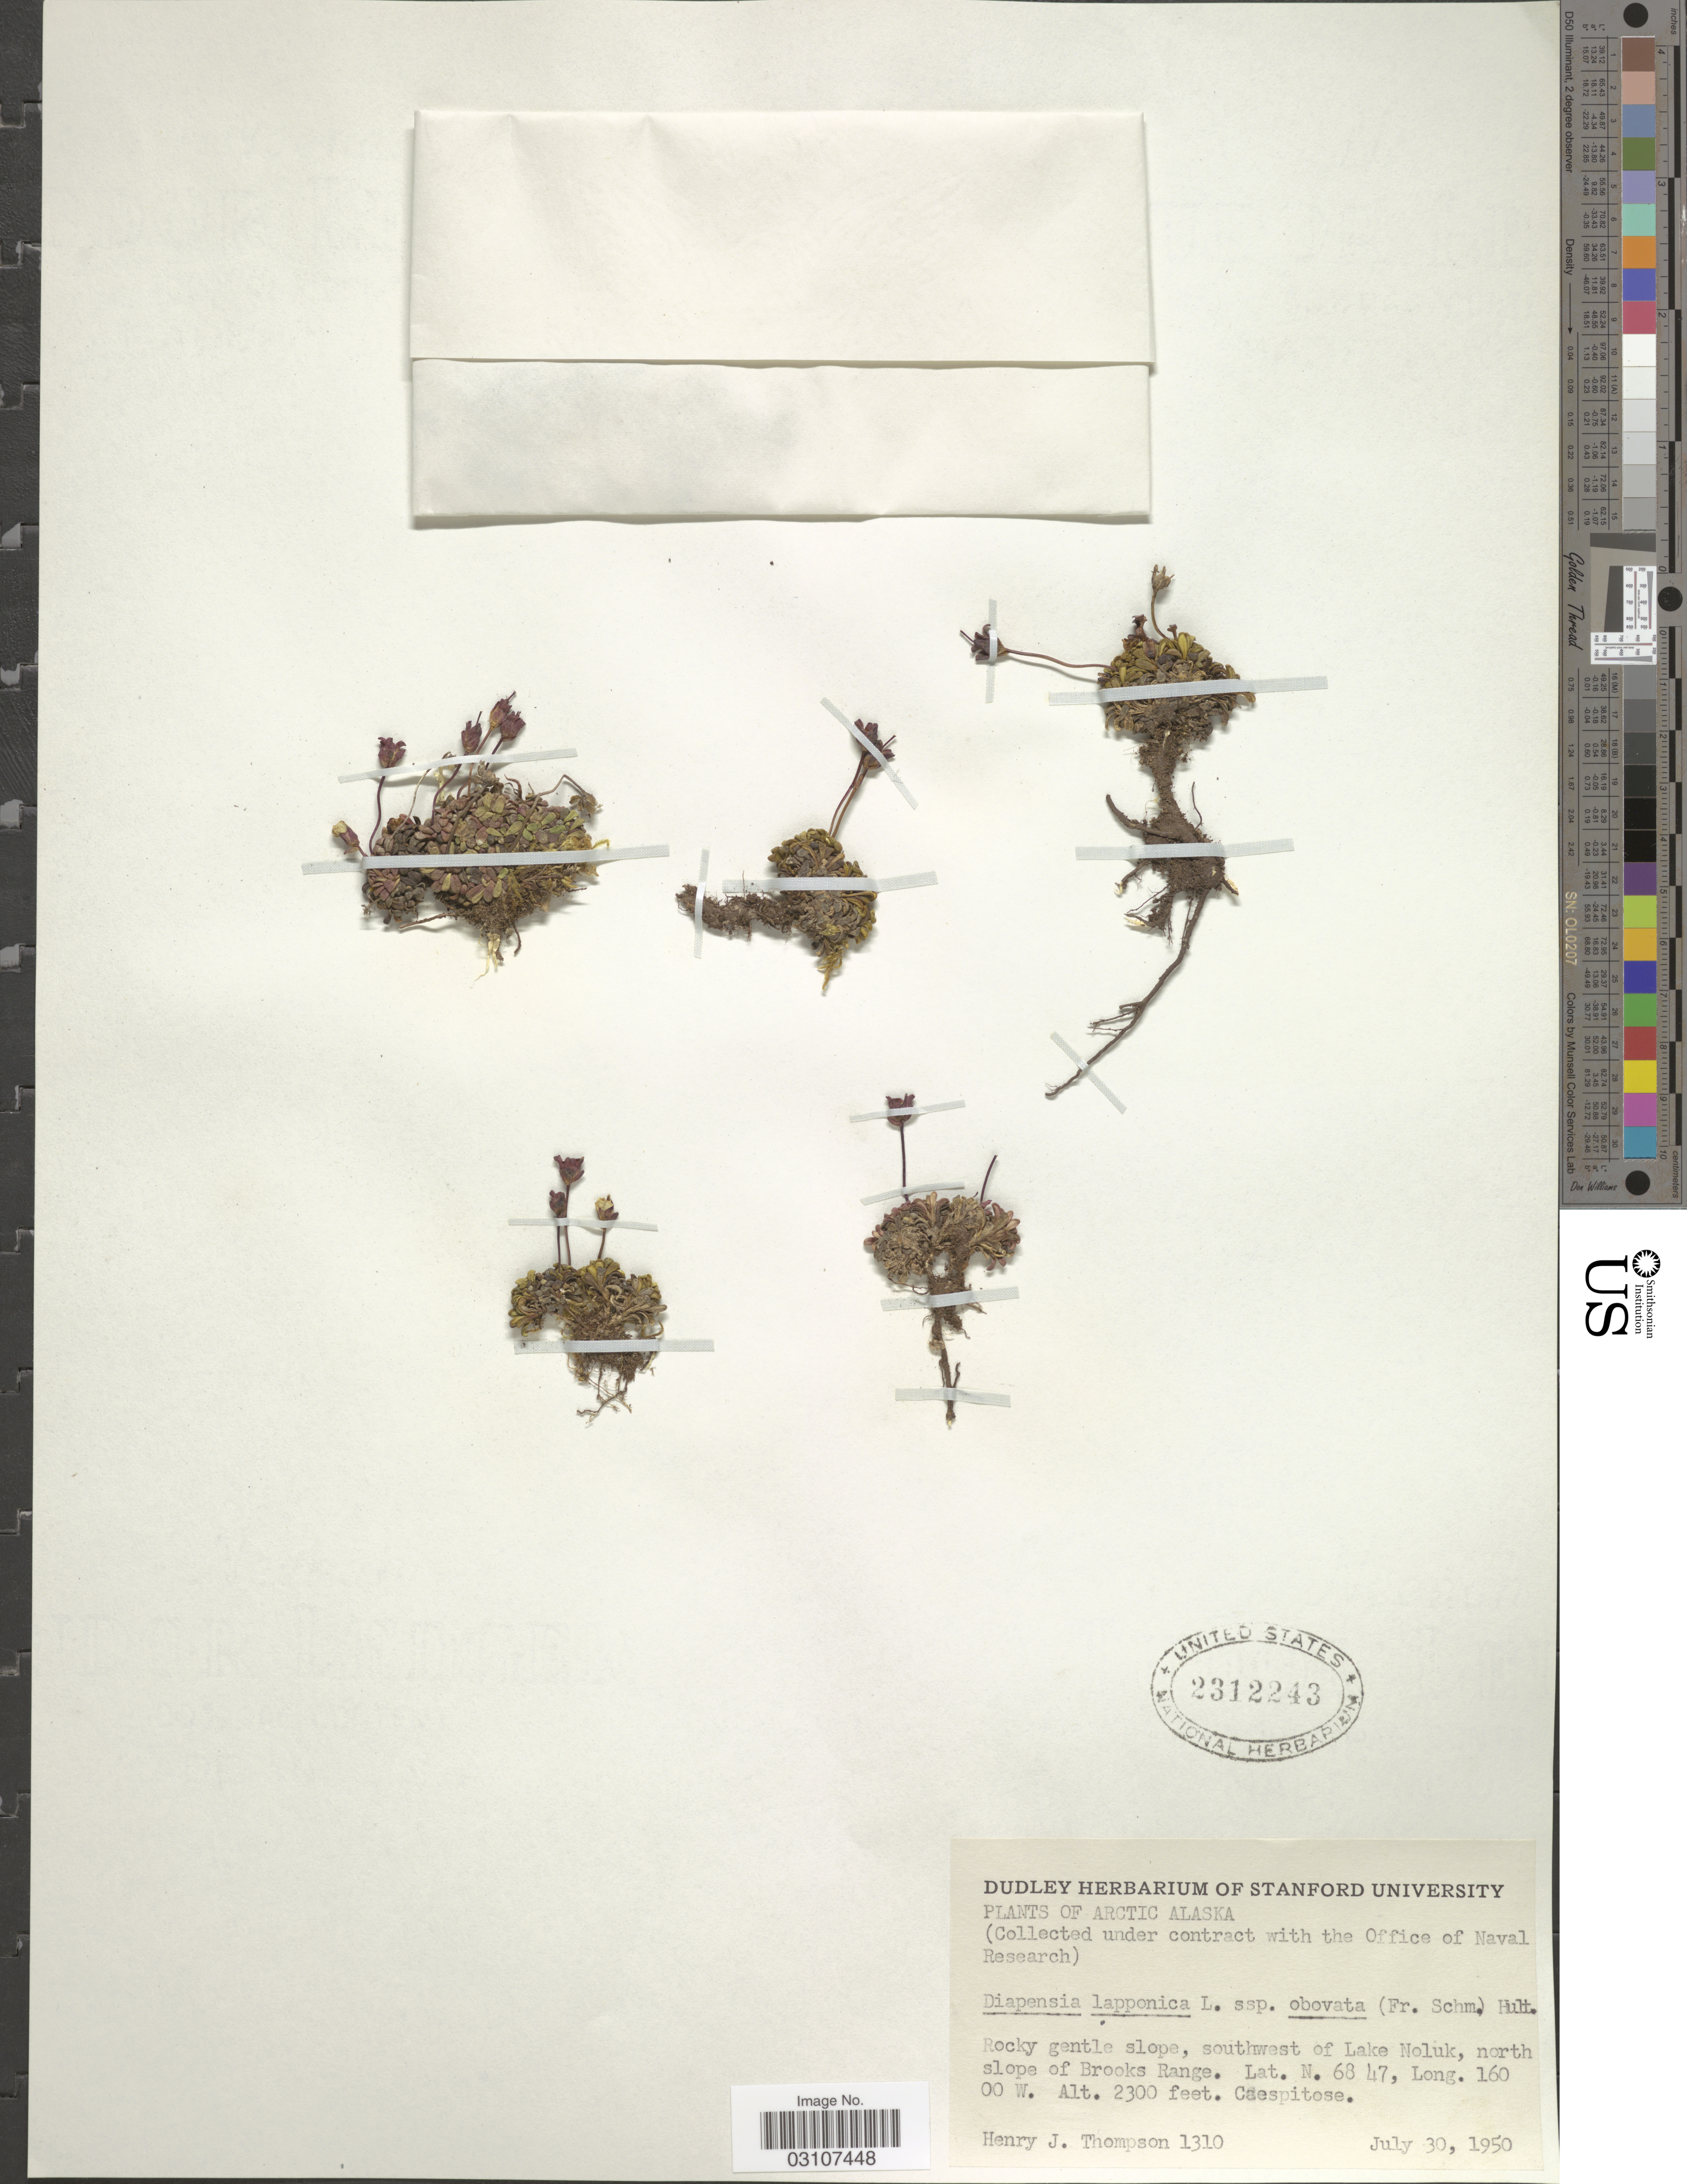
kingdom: Plantae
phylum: Tracheophyta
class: Magnoliopsida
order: Ericales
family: Diapensiaceae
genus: Diapensia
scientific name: Diapensia lapponica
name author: L.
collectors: H. J. Thompson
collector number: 1310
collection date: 1950-07-30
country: United States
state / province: Alaska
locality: Arctic Alaska. Rocky gentle slope, southwest of Lake Noluk, north of slope of Brooks Range.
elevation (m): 701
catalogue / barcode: US 2312243